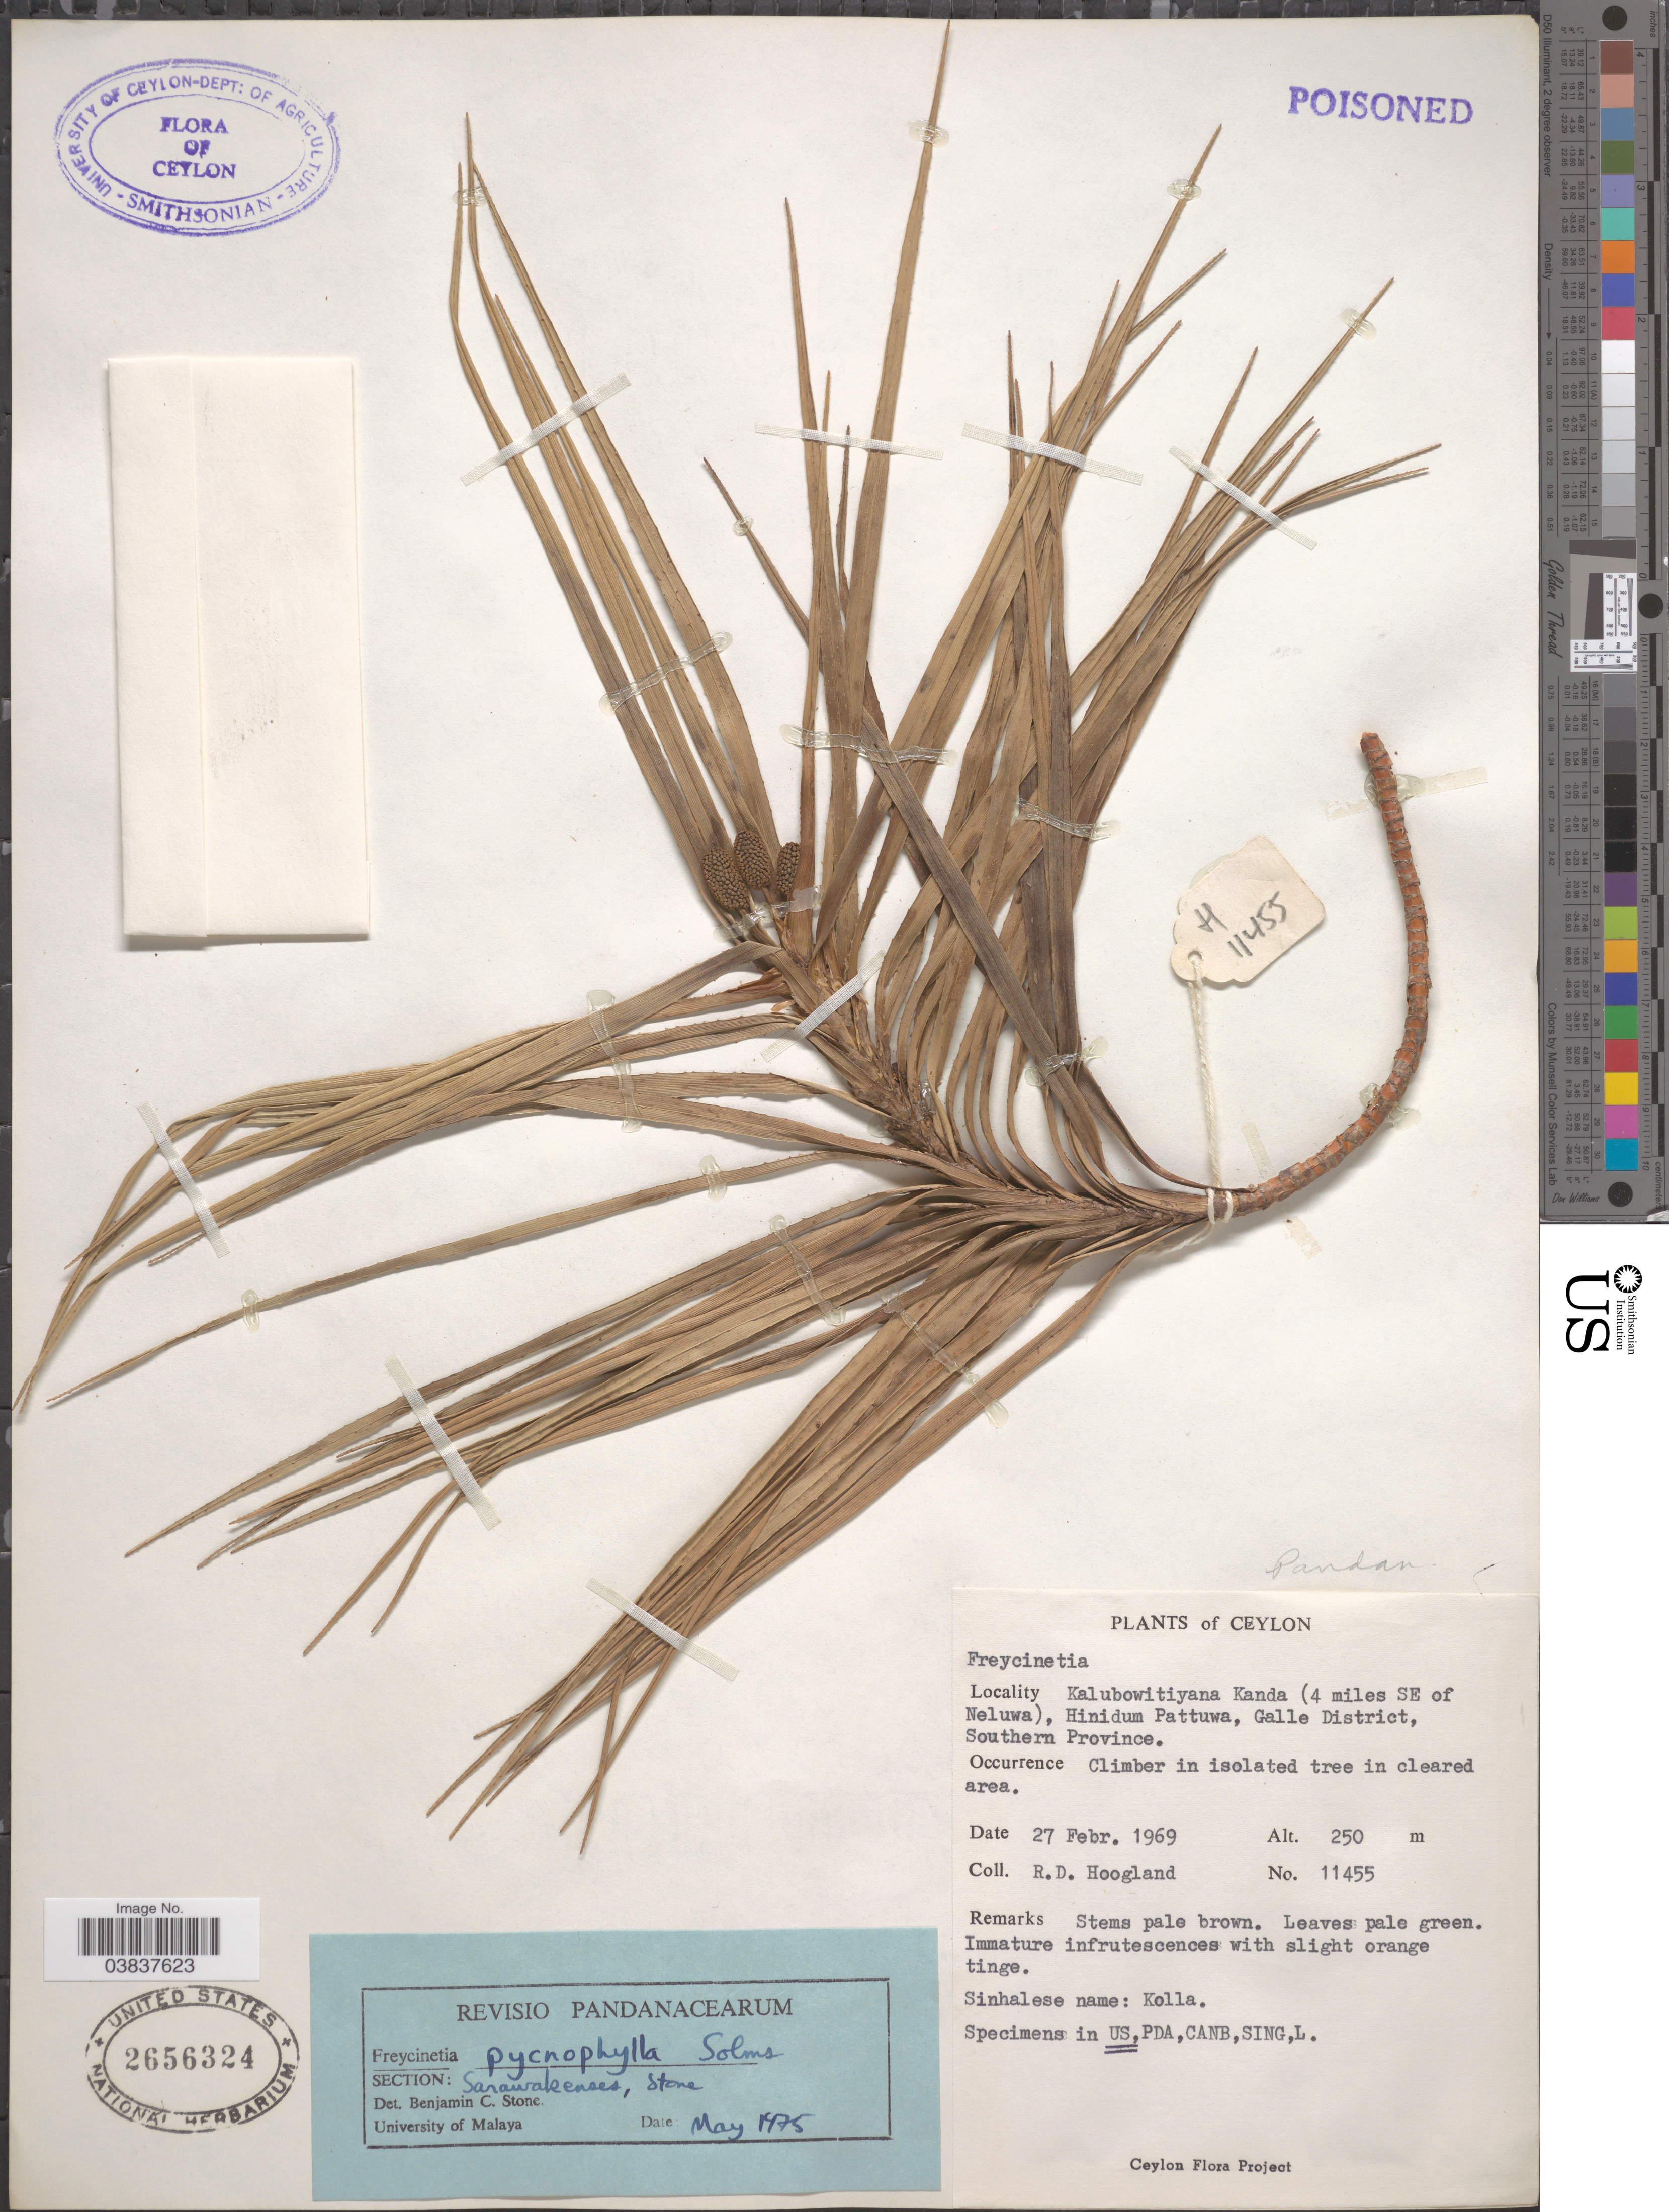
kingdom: Plantae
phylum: Tracheophyta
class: Liliopsida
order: Pandanales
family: Pandanaceae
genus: Freycinetia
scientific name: Freycinetia pycnocephala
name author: Solms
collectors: R. D. Hoogland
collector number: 11455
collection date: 1969-02-27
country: Sri Lanka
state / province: Southern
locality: Ceylon. Kalubowitiyana Kanda (4 miles SE of Neluwa), Hinidum Pattuwa, Galle District.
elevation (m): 250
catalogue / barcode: US 2656324